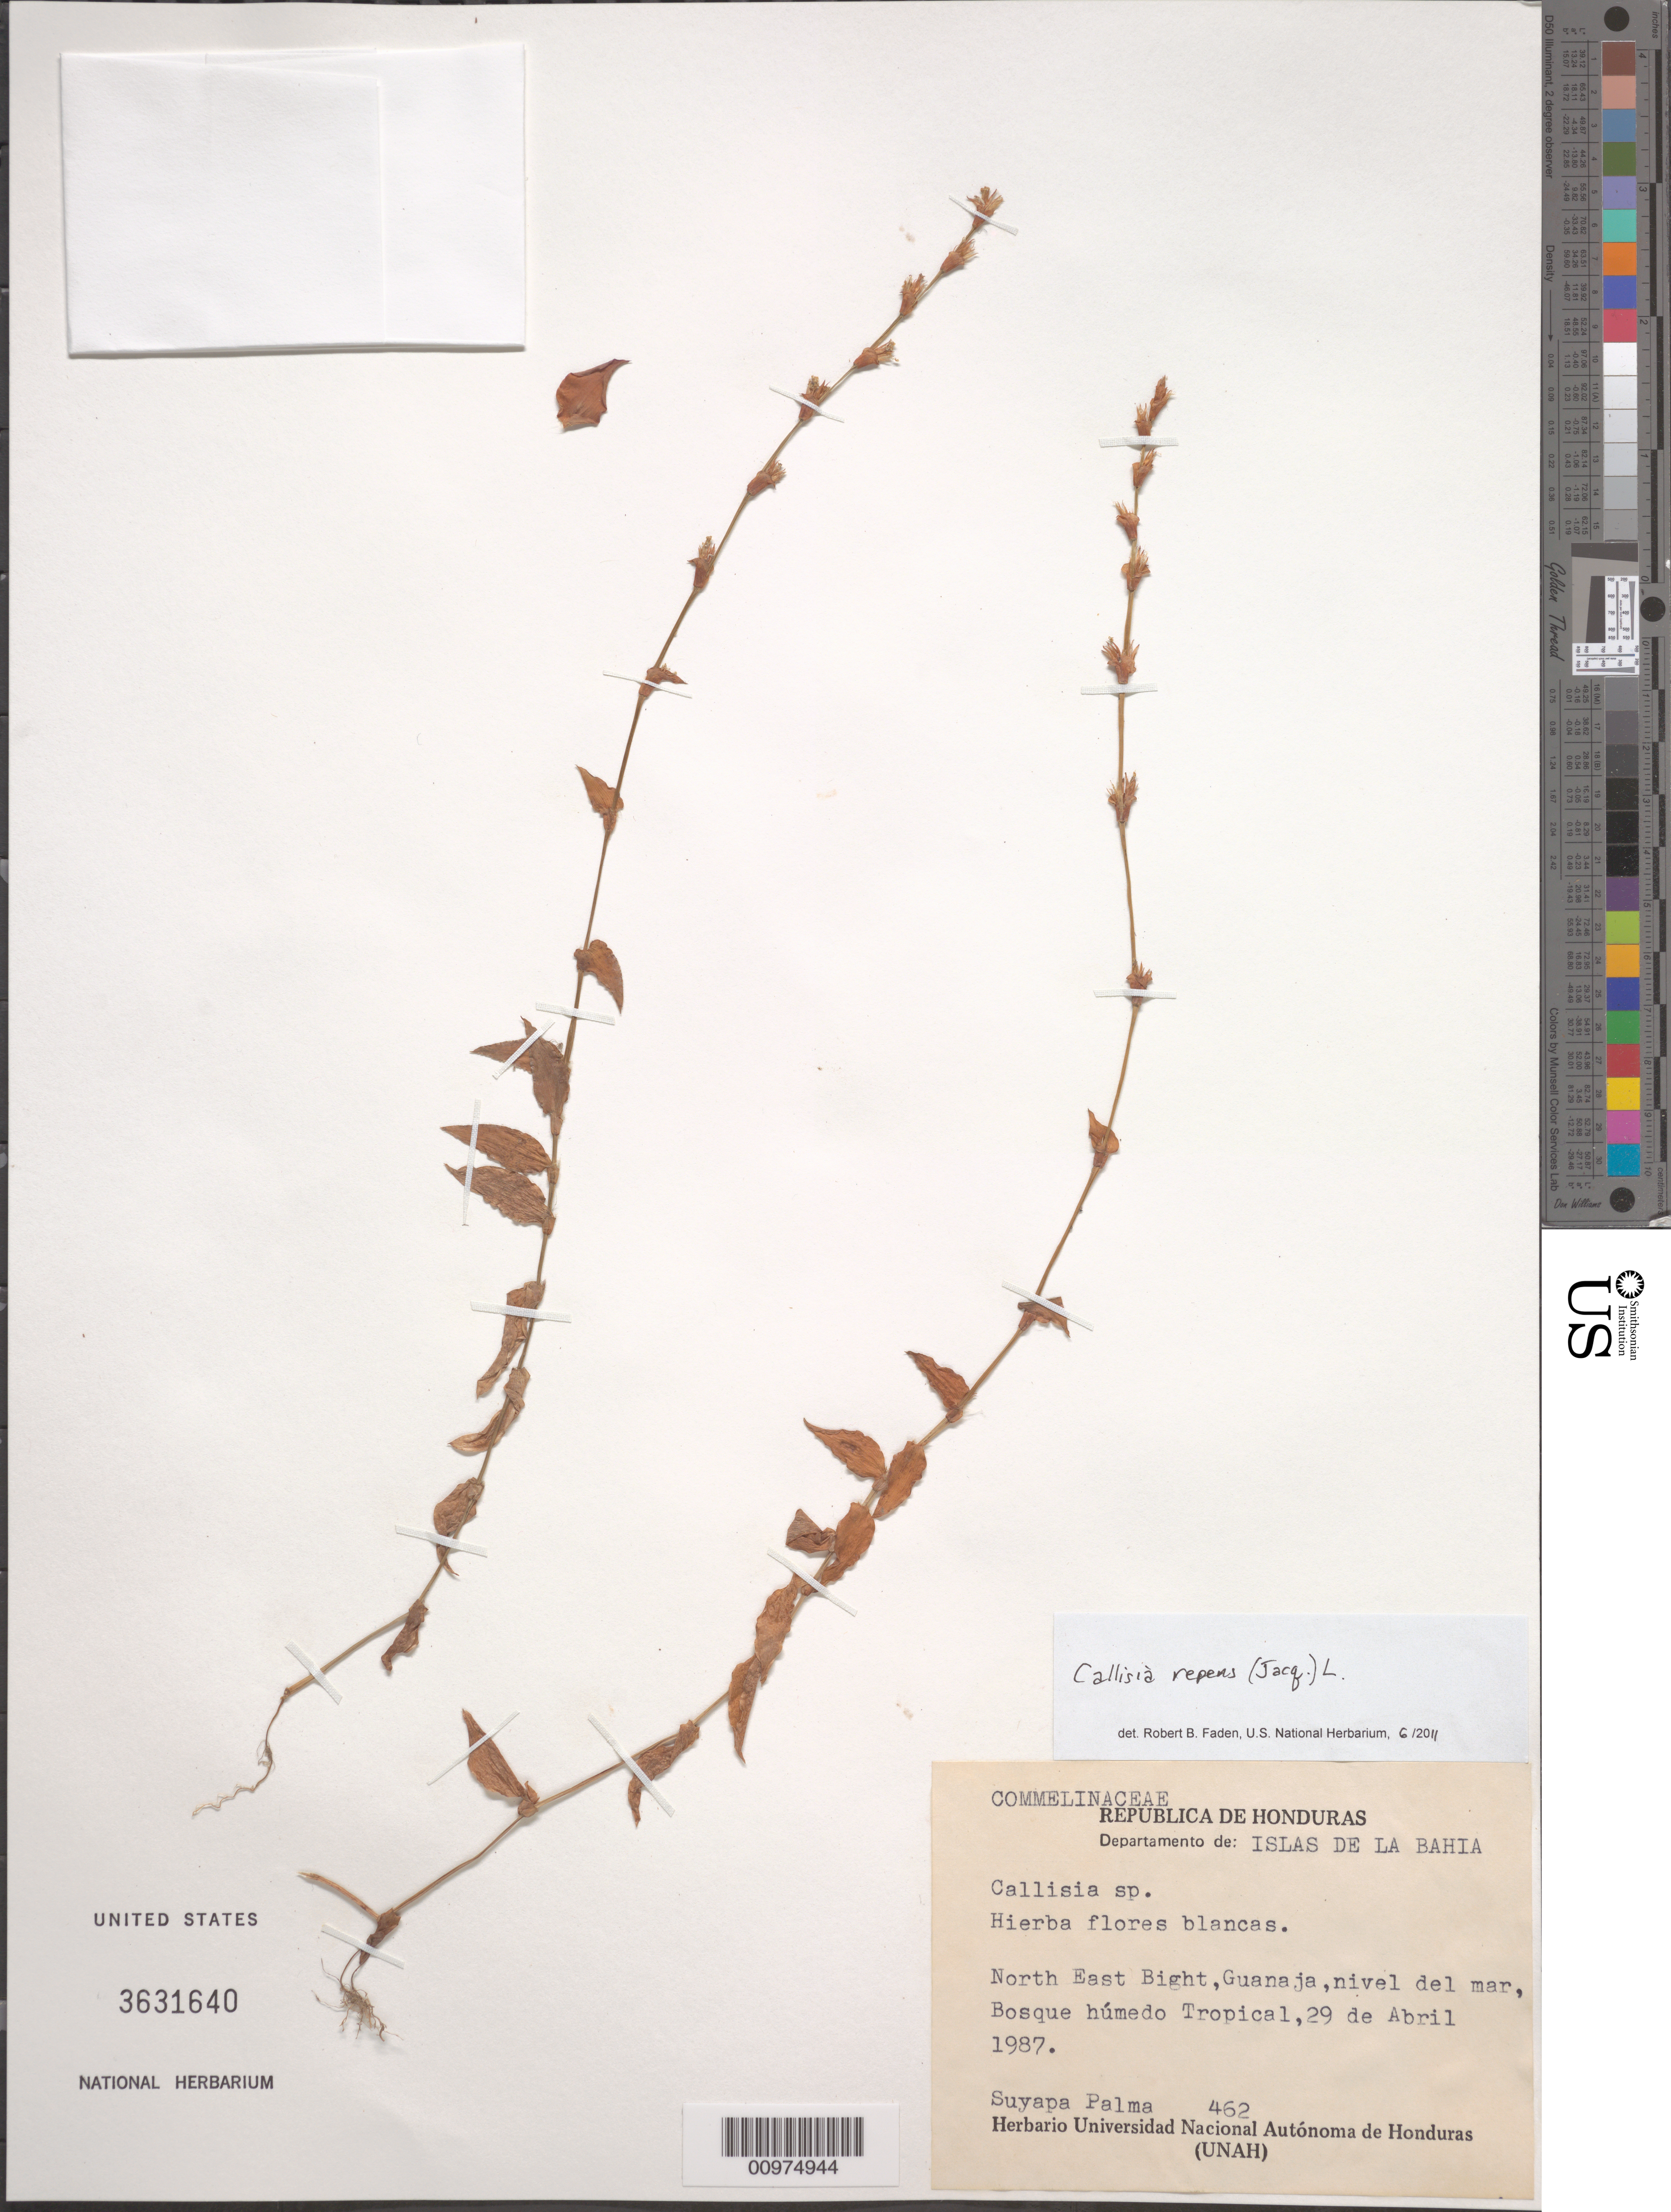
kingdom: Plantae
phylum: Tracheophyta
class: Liliopsida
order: Commelinales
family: Commelinaceae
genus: Callisia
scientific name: Callisia repens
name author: (Jacq.) L.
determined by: Faden, Robert B., (US), Smithsonian Institution - National Museum of Natural History (UNITED STATES)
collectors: S. Palma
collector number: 462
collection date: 1987-04-29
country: Honduras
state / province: Islas de la Bahía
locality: North East Bight, Guana ja, nivel del mar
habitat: Bosque húmedo tropical.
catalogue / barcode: US 3631640